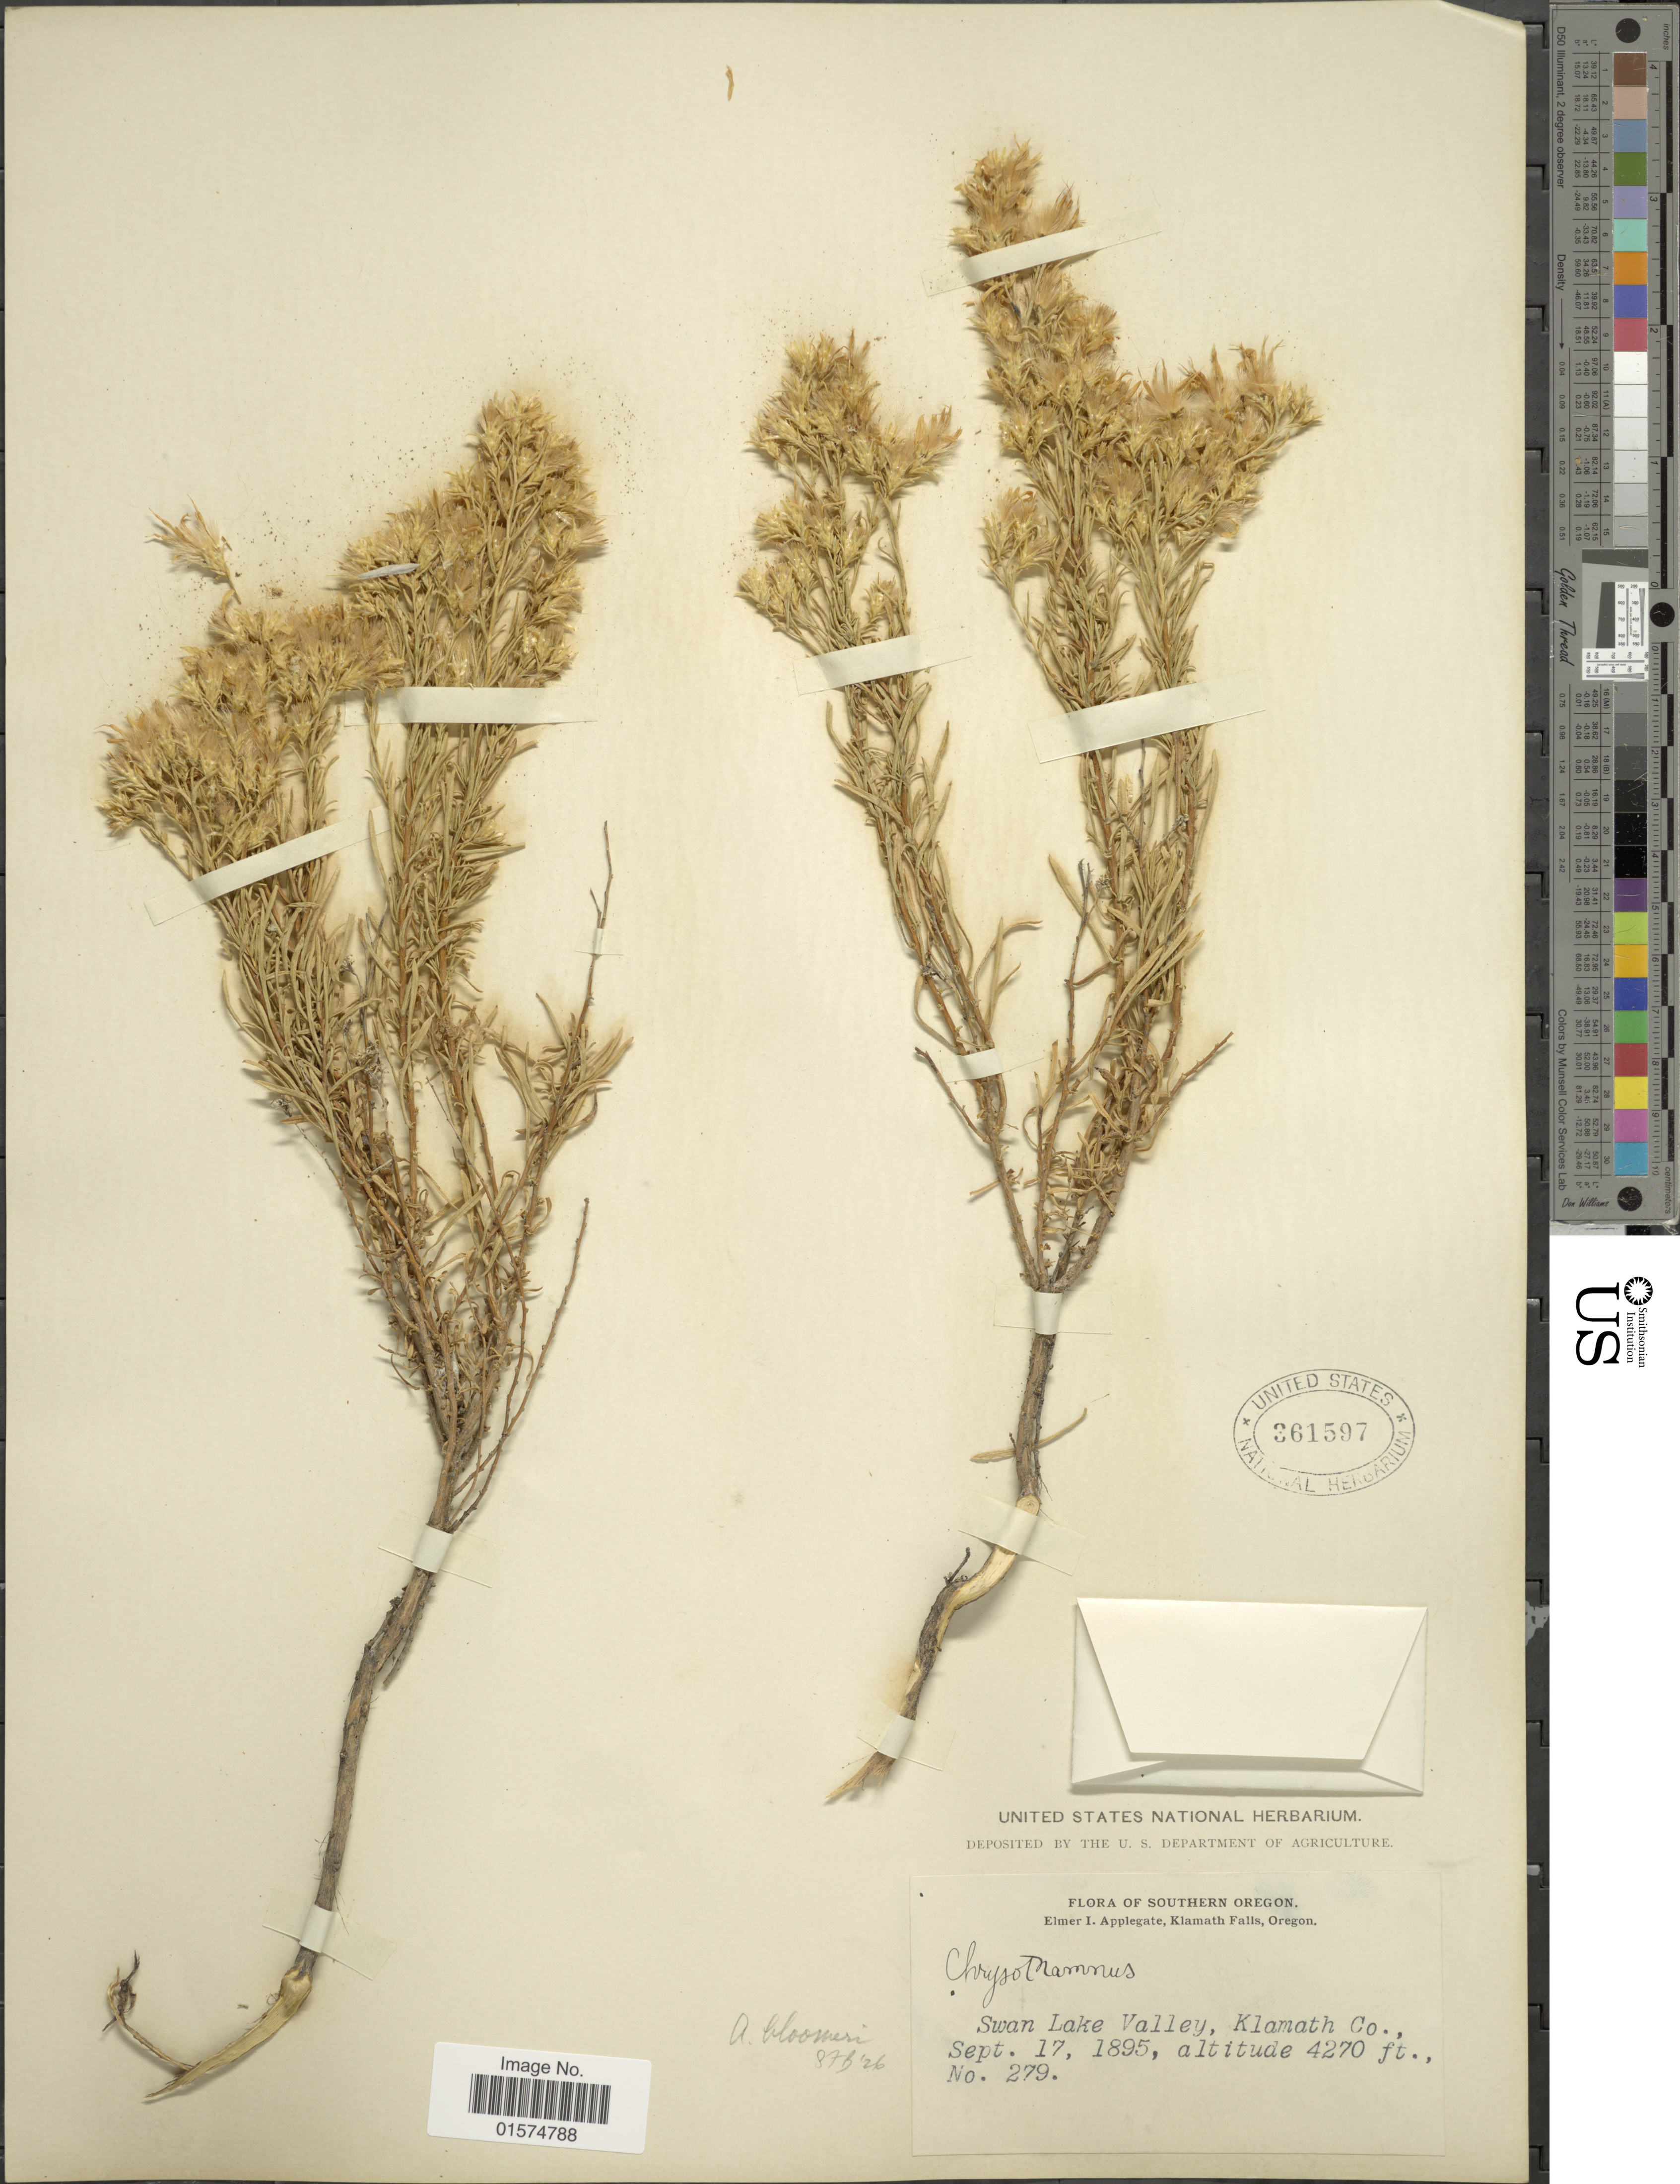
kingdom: Plantae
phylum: Tracheophyta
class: Magnoliopsida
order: Asterales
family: Asteraceae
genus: Ericameria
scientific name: Ericameria bloomeri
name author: (A. Gray) J.F. Macbr.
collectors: E. I. Applegate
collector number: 279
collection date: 1895-09-17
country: United States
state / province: Oregon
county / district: Klamath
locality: Southern Oregon. Swan Lake Valley, Klamath Co.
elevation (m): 1301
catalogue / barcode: US 361597